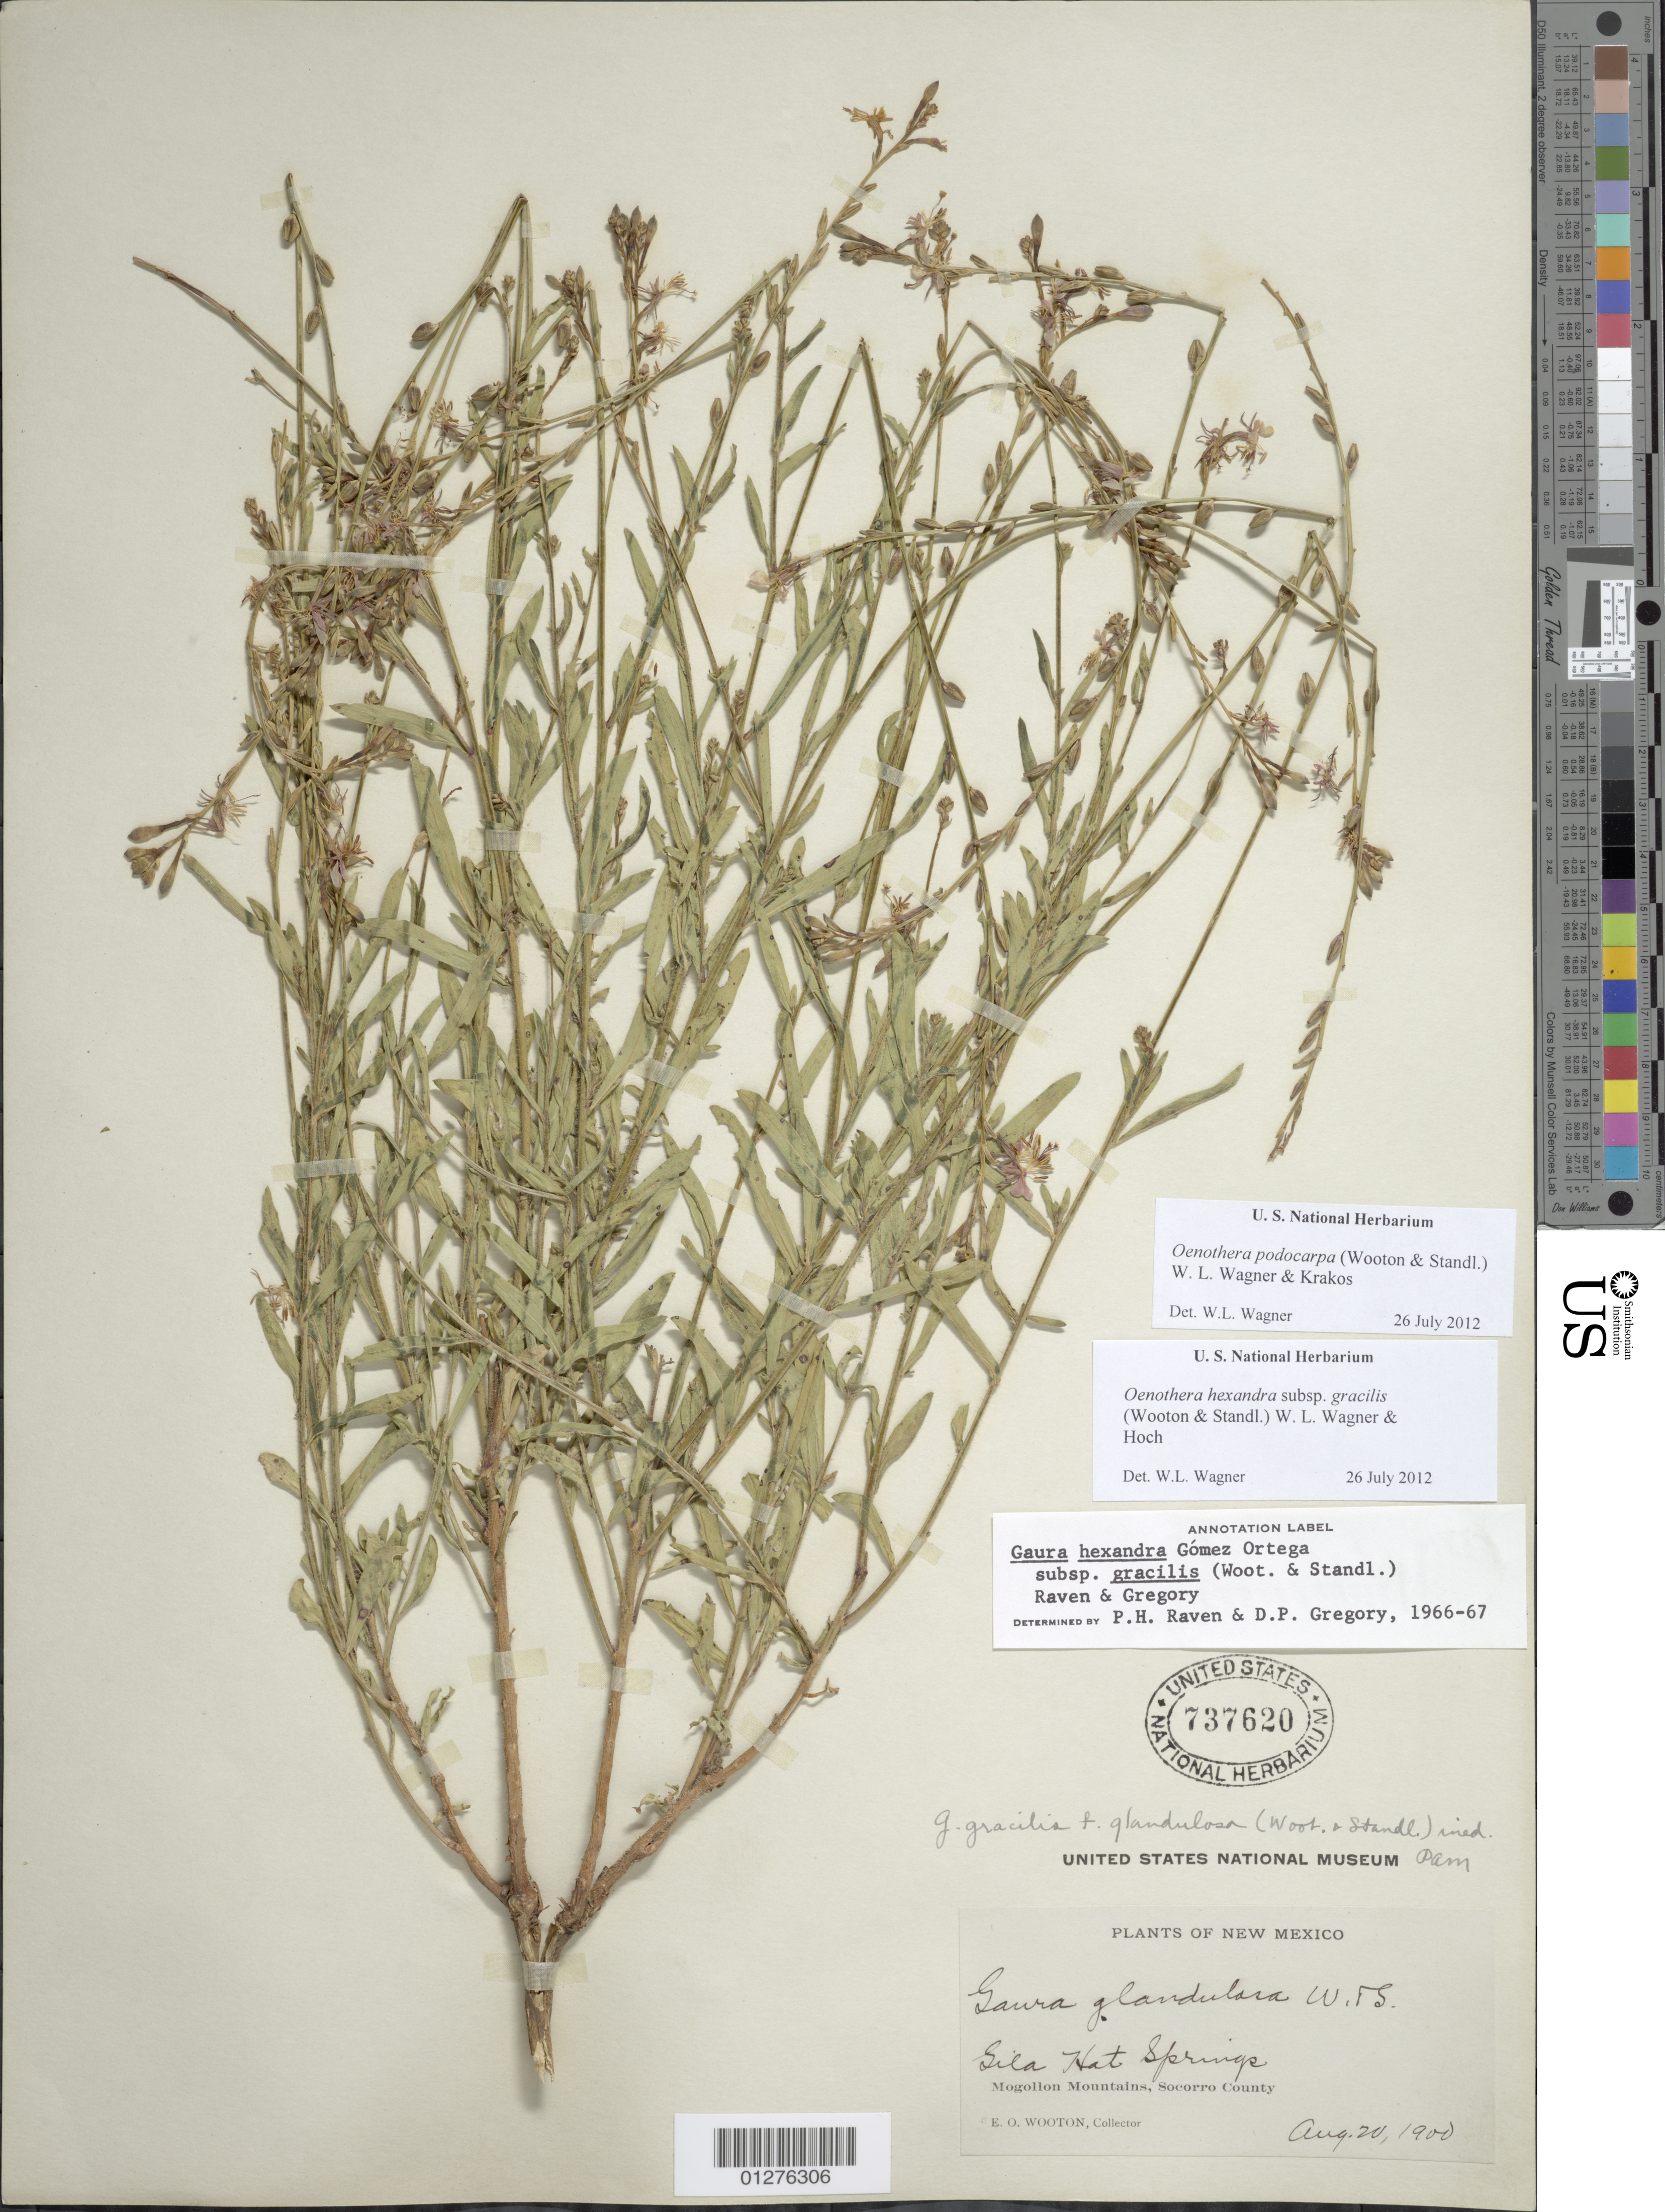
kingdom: Plantae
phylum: Tracheophyta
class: Magnoliopsida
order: Myrtales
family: Onagraceae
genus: Oenothera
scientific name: Oenothera podocarpa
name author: (Wooton & Standl.) Krakos & W.L. Wagner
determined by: Wagner, W. L., (BOT), Smithsonian Institution - National Museum of Natural History (UNITED STATES)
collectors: E. O. Wooton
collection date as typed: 20 Aug 1900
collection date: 1900-08-20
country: United States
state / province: New Mexico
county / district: Socorro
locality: Gila Hot Springs. Mogollon Mts.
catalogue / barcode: US 737620